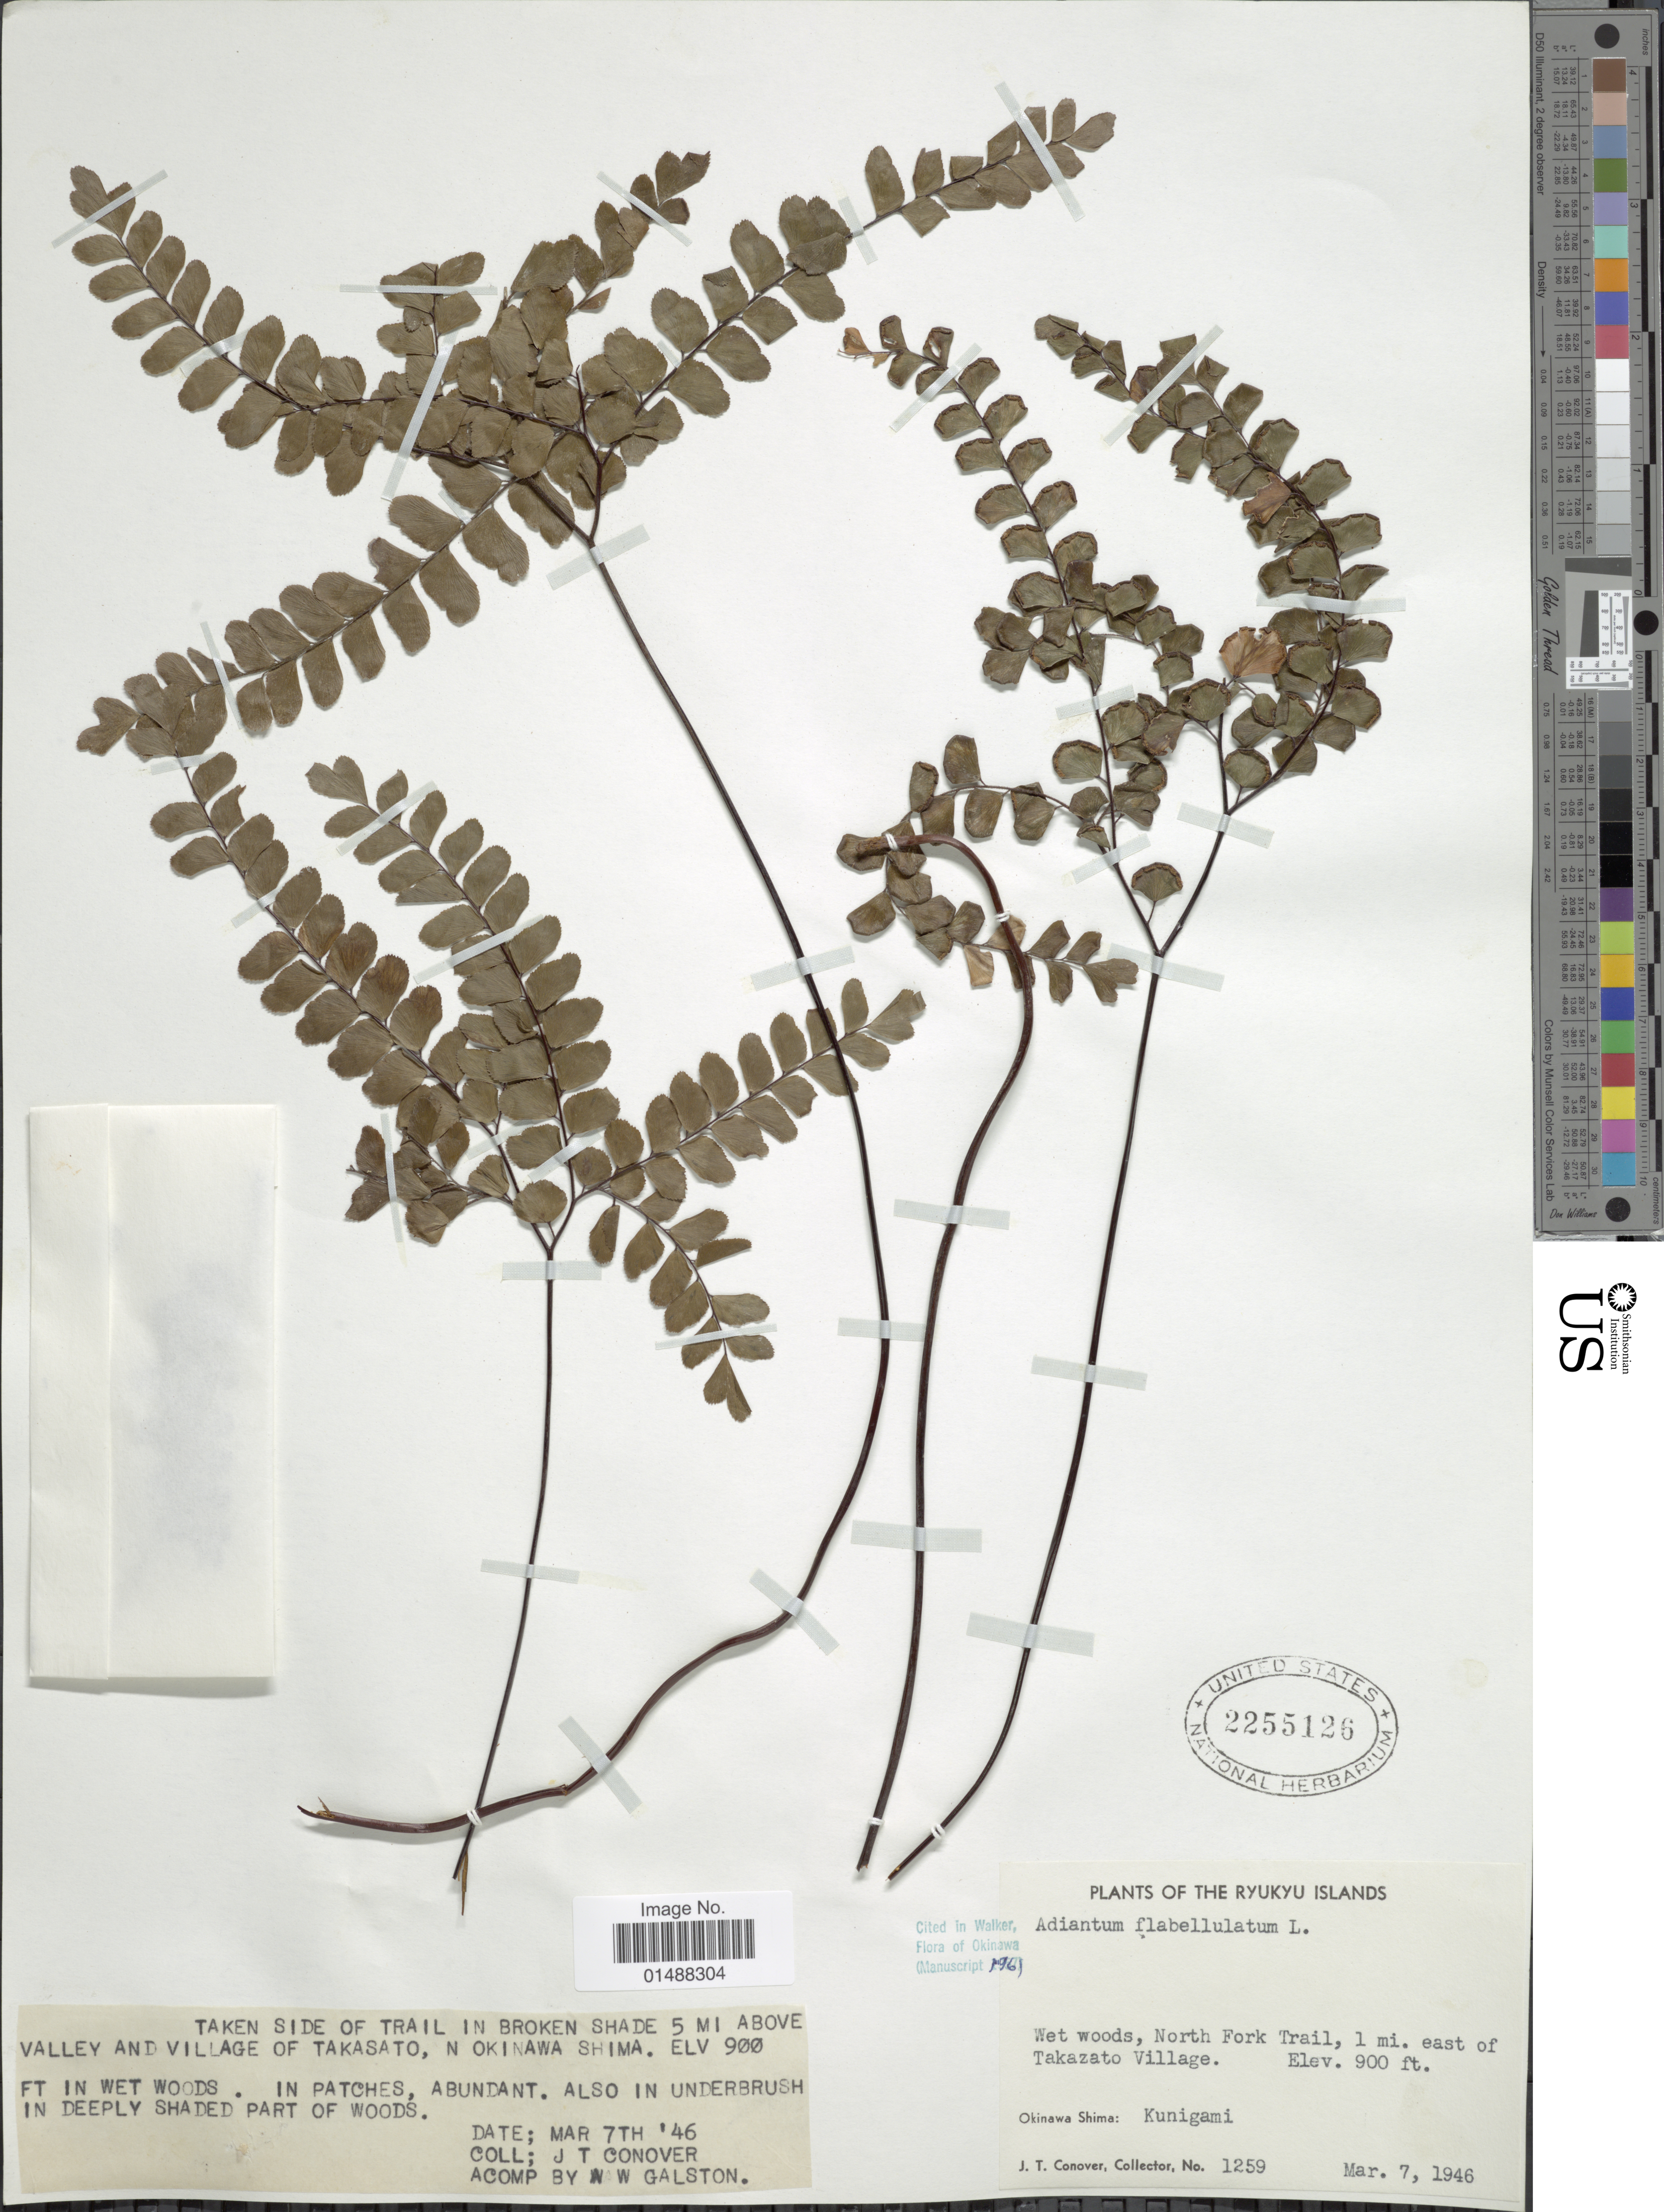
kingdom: Plantae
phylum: Tracheophyta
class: Polypodiopsida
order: Polypodiales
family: Pteridaceae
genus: Adiantum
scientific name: Adiantum flabellulatum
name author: L.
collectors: J. T. Conover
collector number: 1259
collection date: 1946-03-07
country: Japan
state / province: Okinawa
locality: Ryukyu Islands, North Fork Trail, 1 mi. east of Takazato Village, Okinawa Shima: Kunigami.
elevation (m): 274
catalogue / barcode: US 2255126